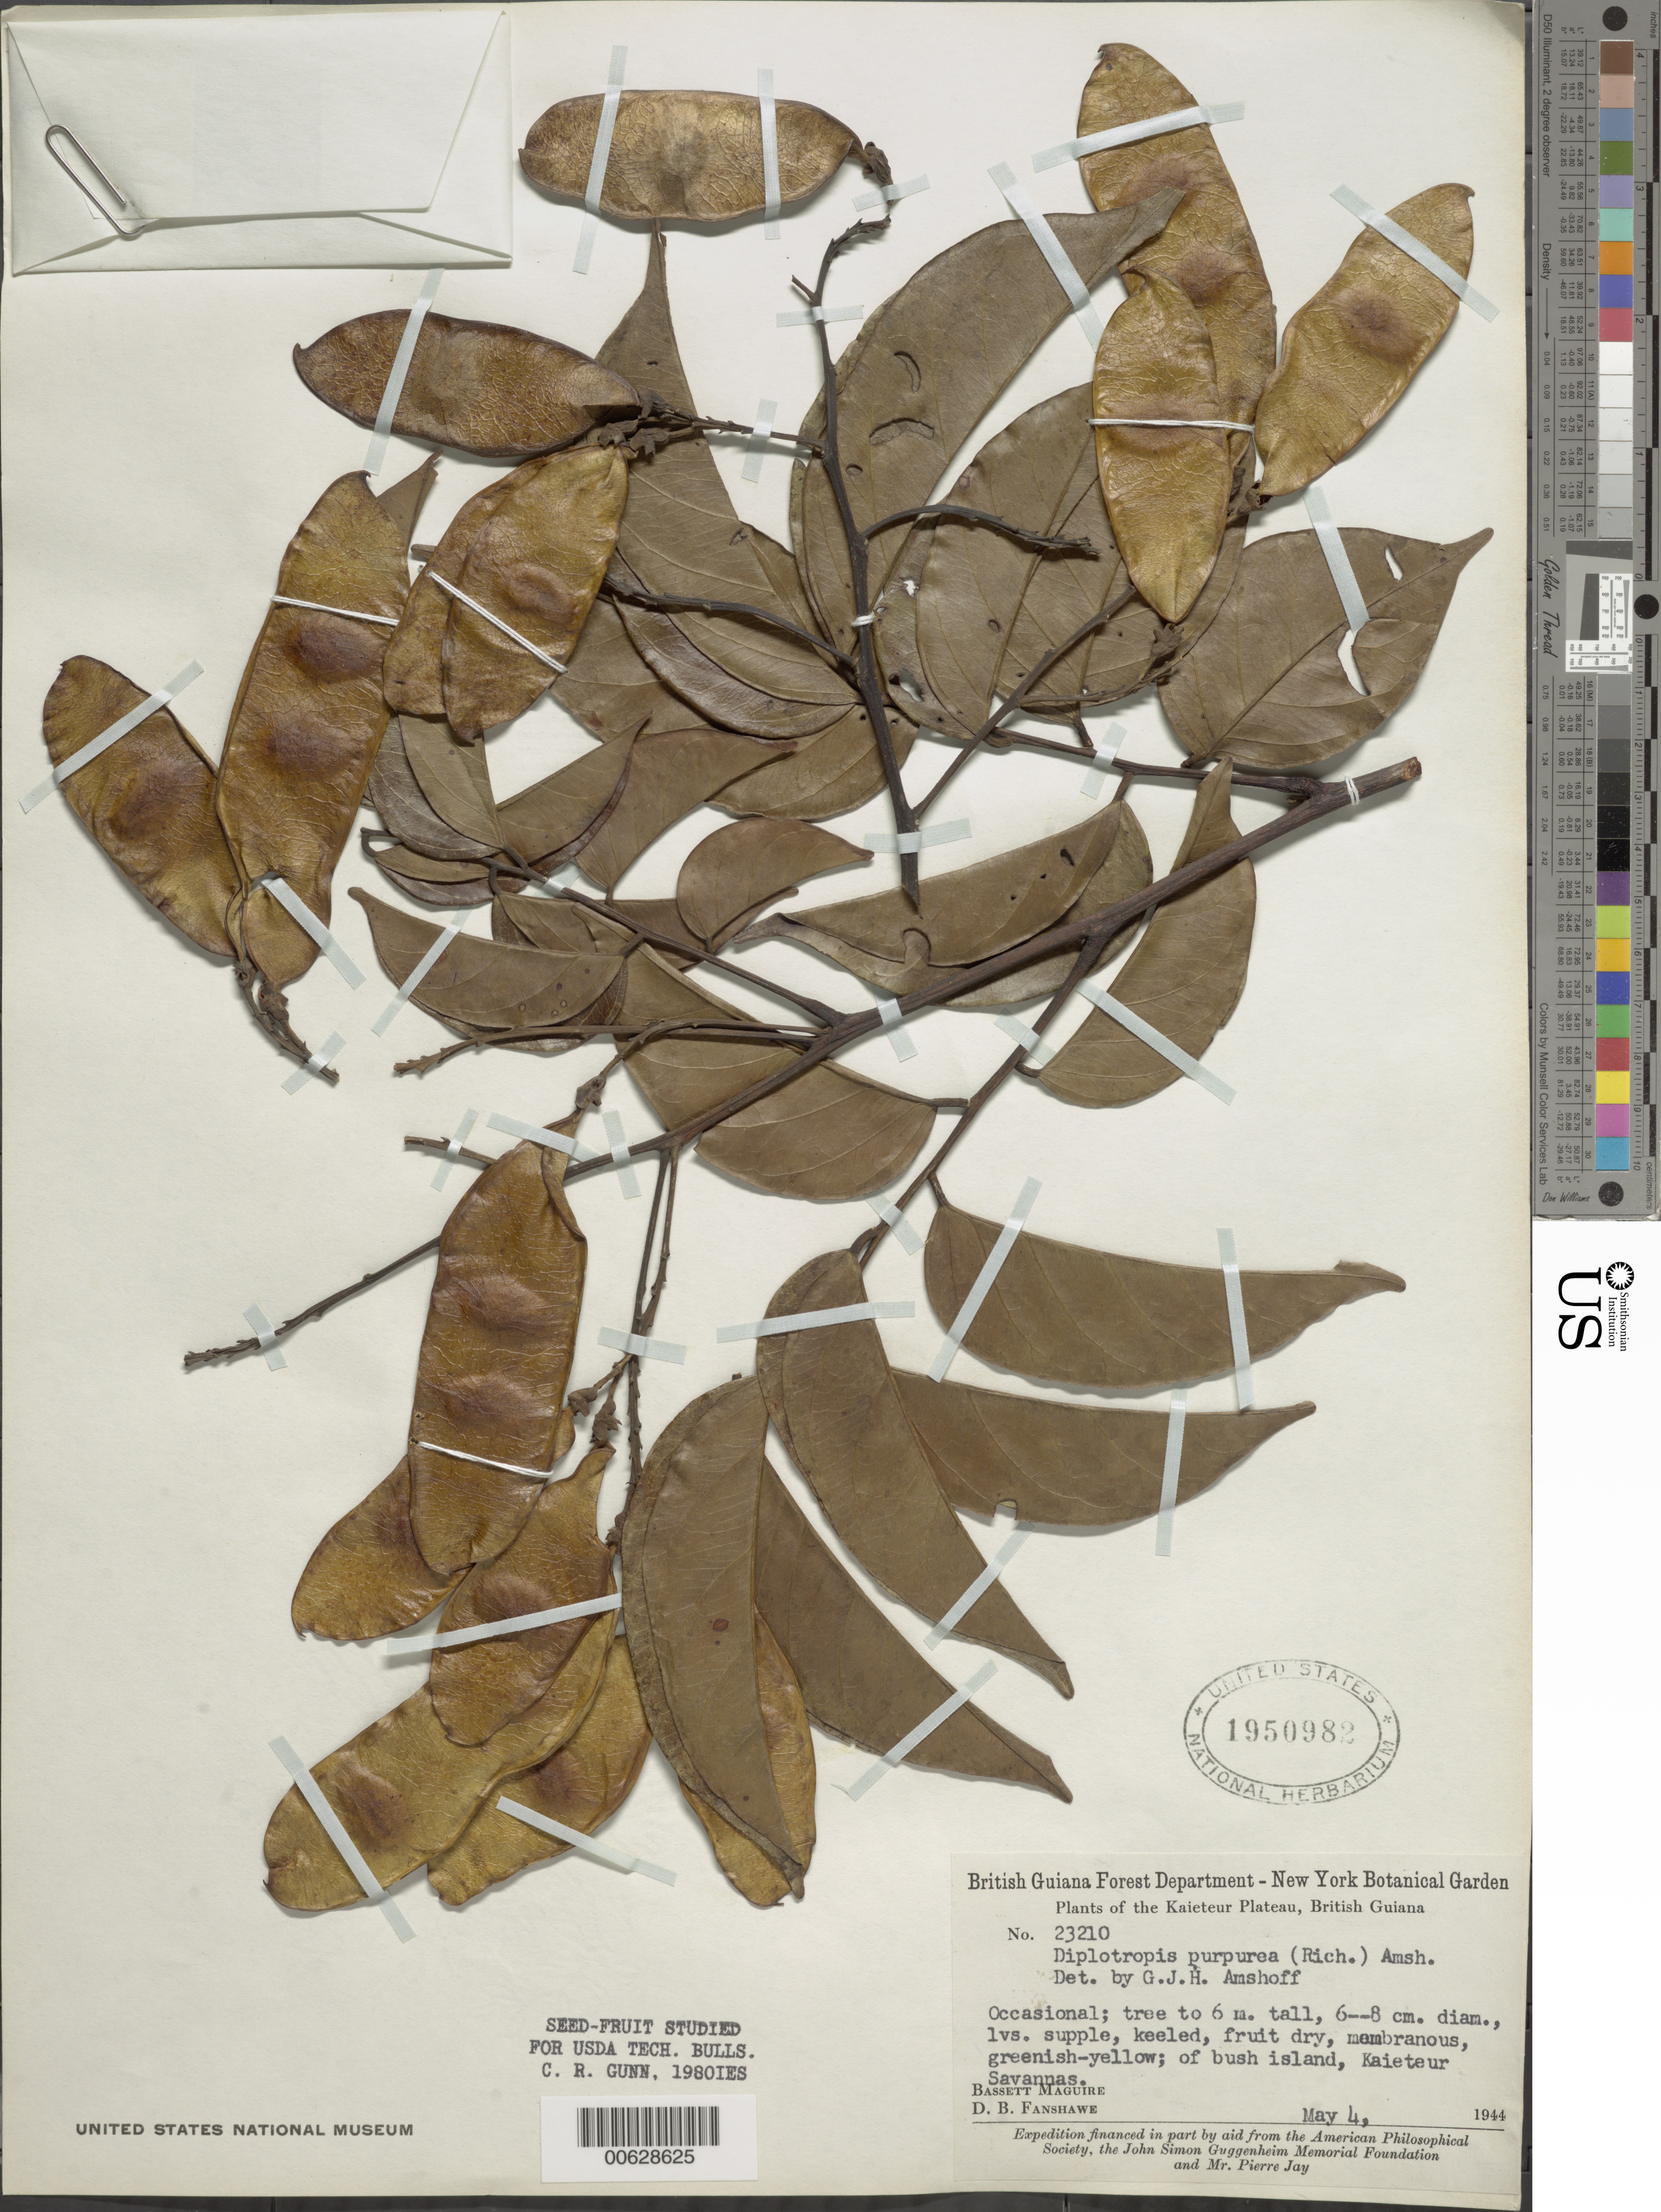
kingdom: Plantae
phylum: Tracheophyta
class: Magnoliopsida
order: Fabales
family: Fabaceae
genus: Diplotropis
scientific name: Diplotropis purpurea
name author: (Rich.) Amshoff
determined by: Amshoff, G. J. H.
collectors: B. Maguire & D. B. Fanshawe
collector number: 23210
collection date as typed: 4-May-44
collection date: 1944-05-04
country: Guyana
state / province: Potaro-Siparuni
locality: Kaieteur Plateau, Kaieteur Savannas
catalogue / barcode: US 1950982